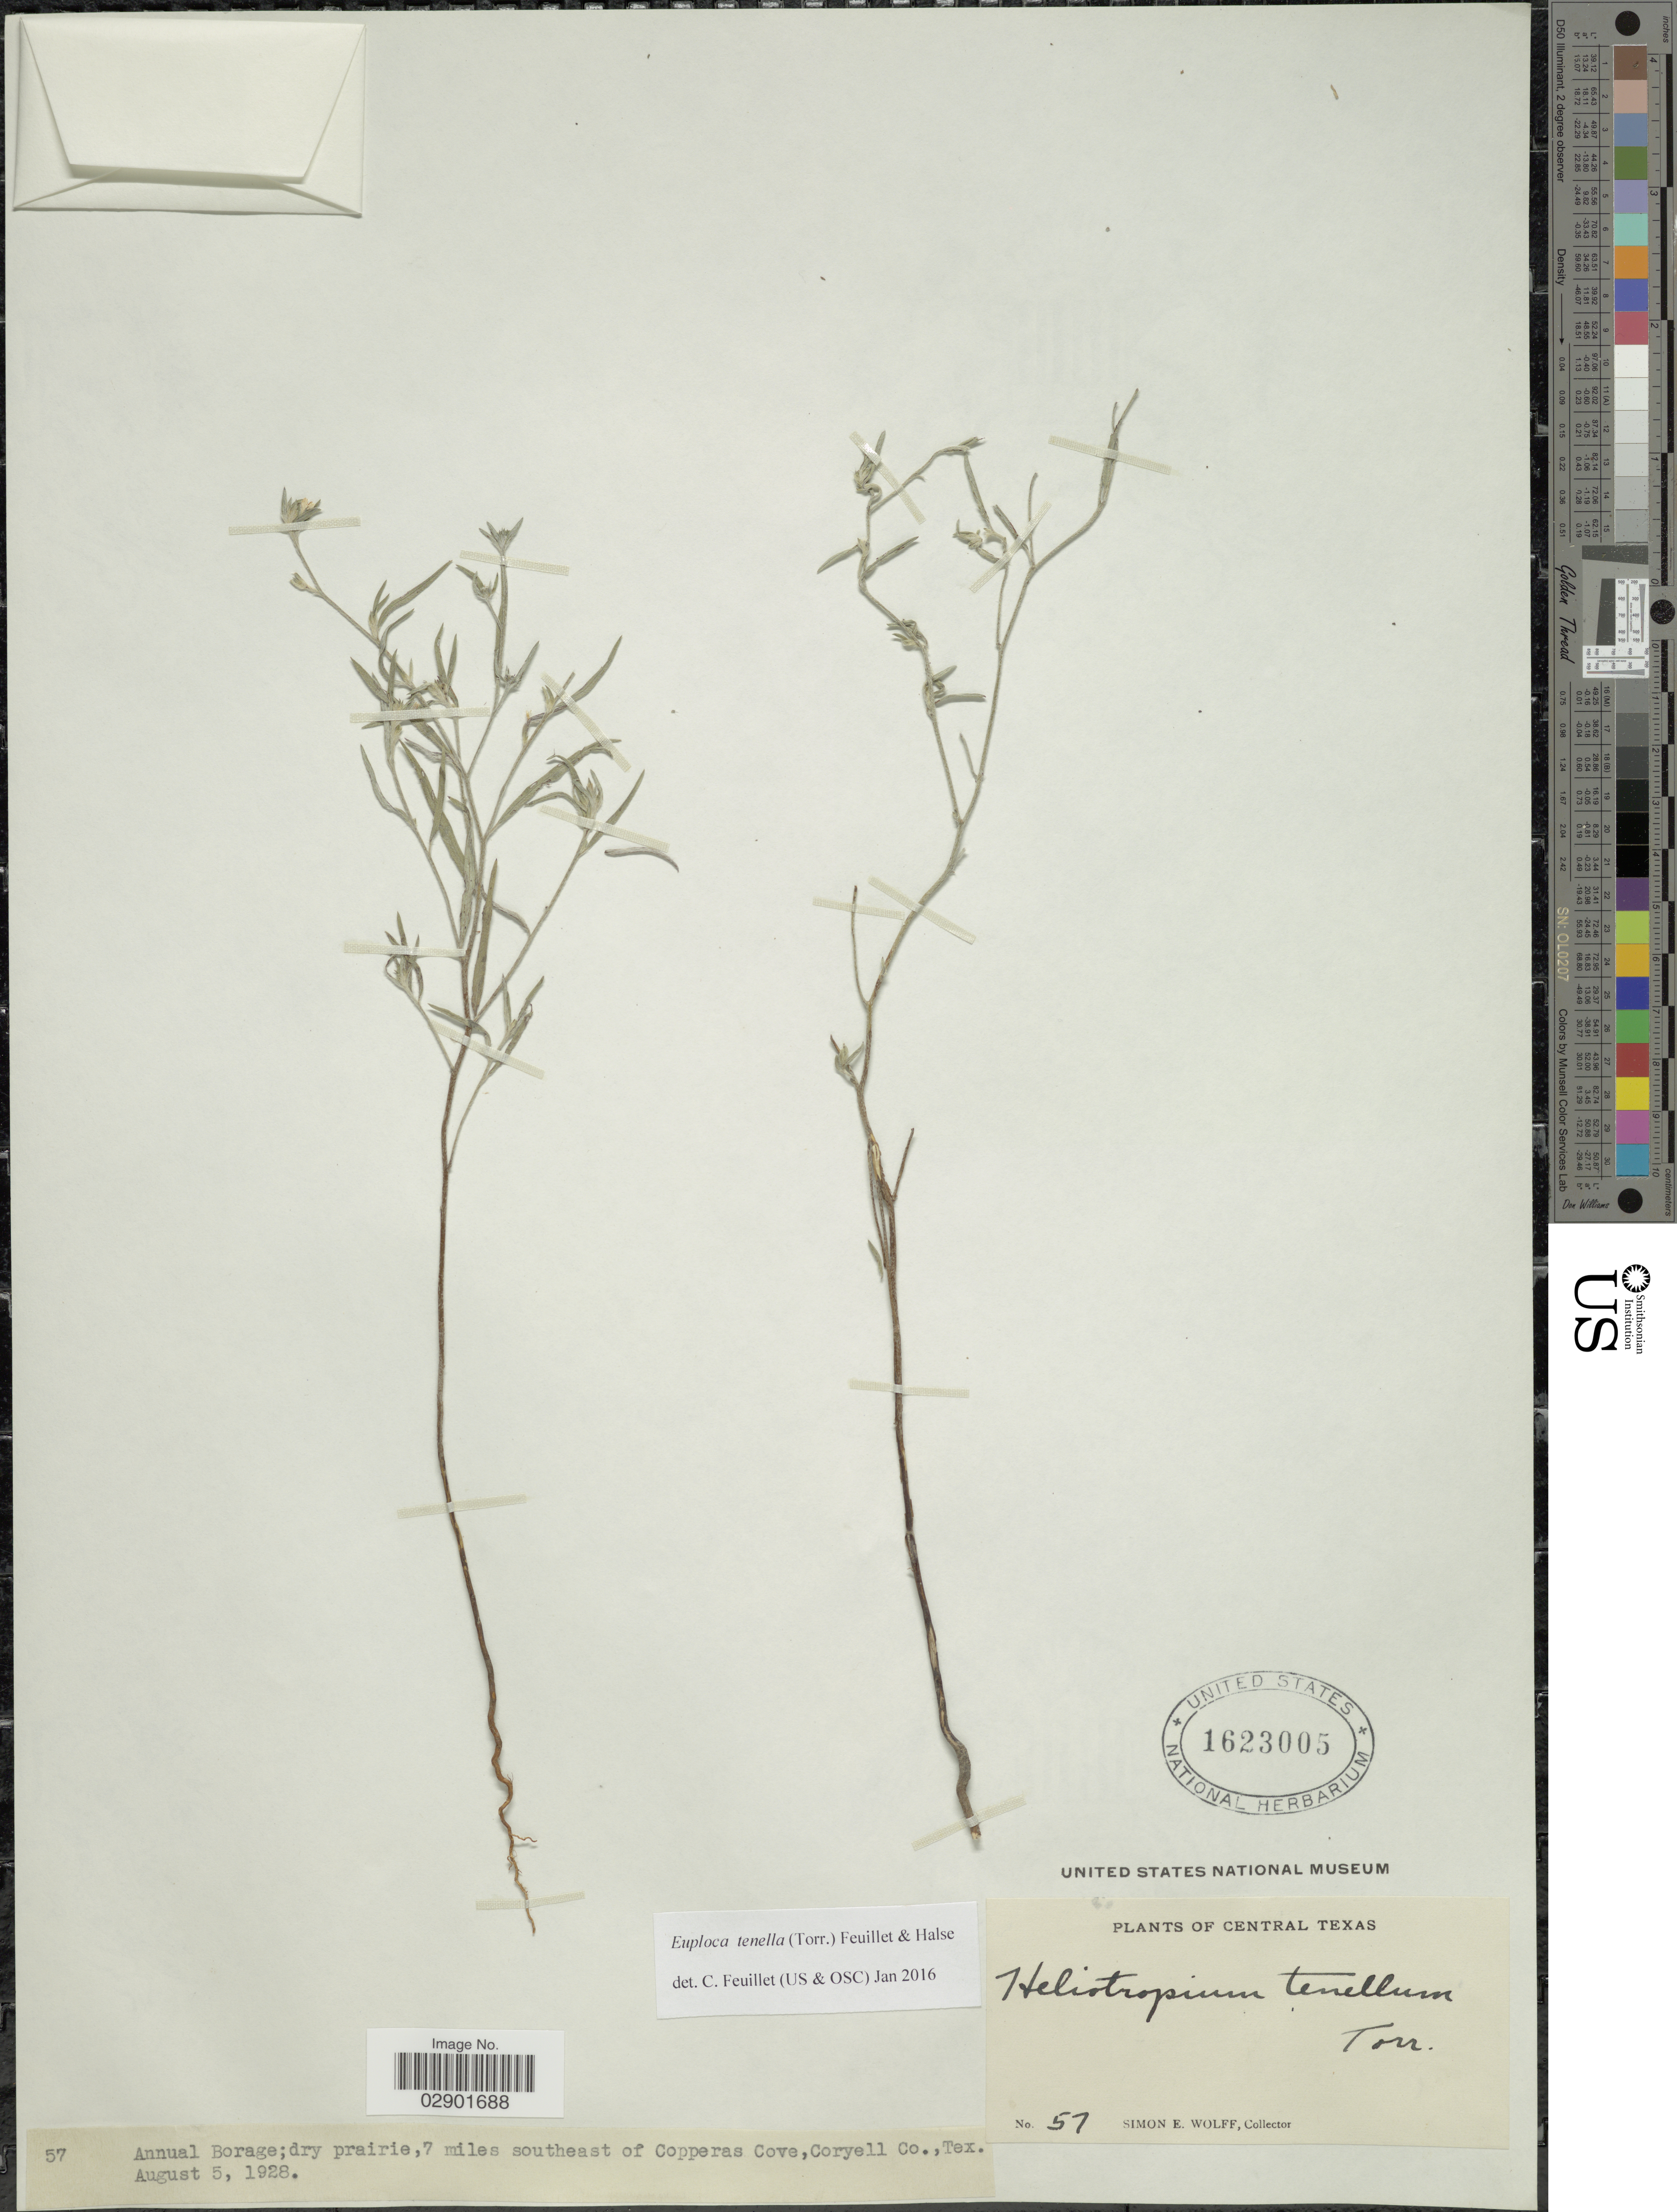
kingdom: Plantae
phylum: Tracheophyta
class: Magnoliopsida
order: Boraginales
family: Heliotropiaceae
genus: Euploca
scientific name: Euploca tenella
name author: (Torr.) Feuillet & Halse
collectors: S. E. Wolff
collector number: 57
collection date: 1928-08-05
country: United States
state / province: Texas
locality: Annual Borage; dry prairie, 7 miles southeast of Copperas Cove, Coryell Co. Central Texas.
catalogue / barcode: US 1623005